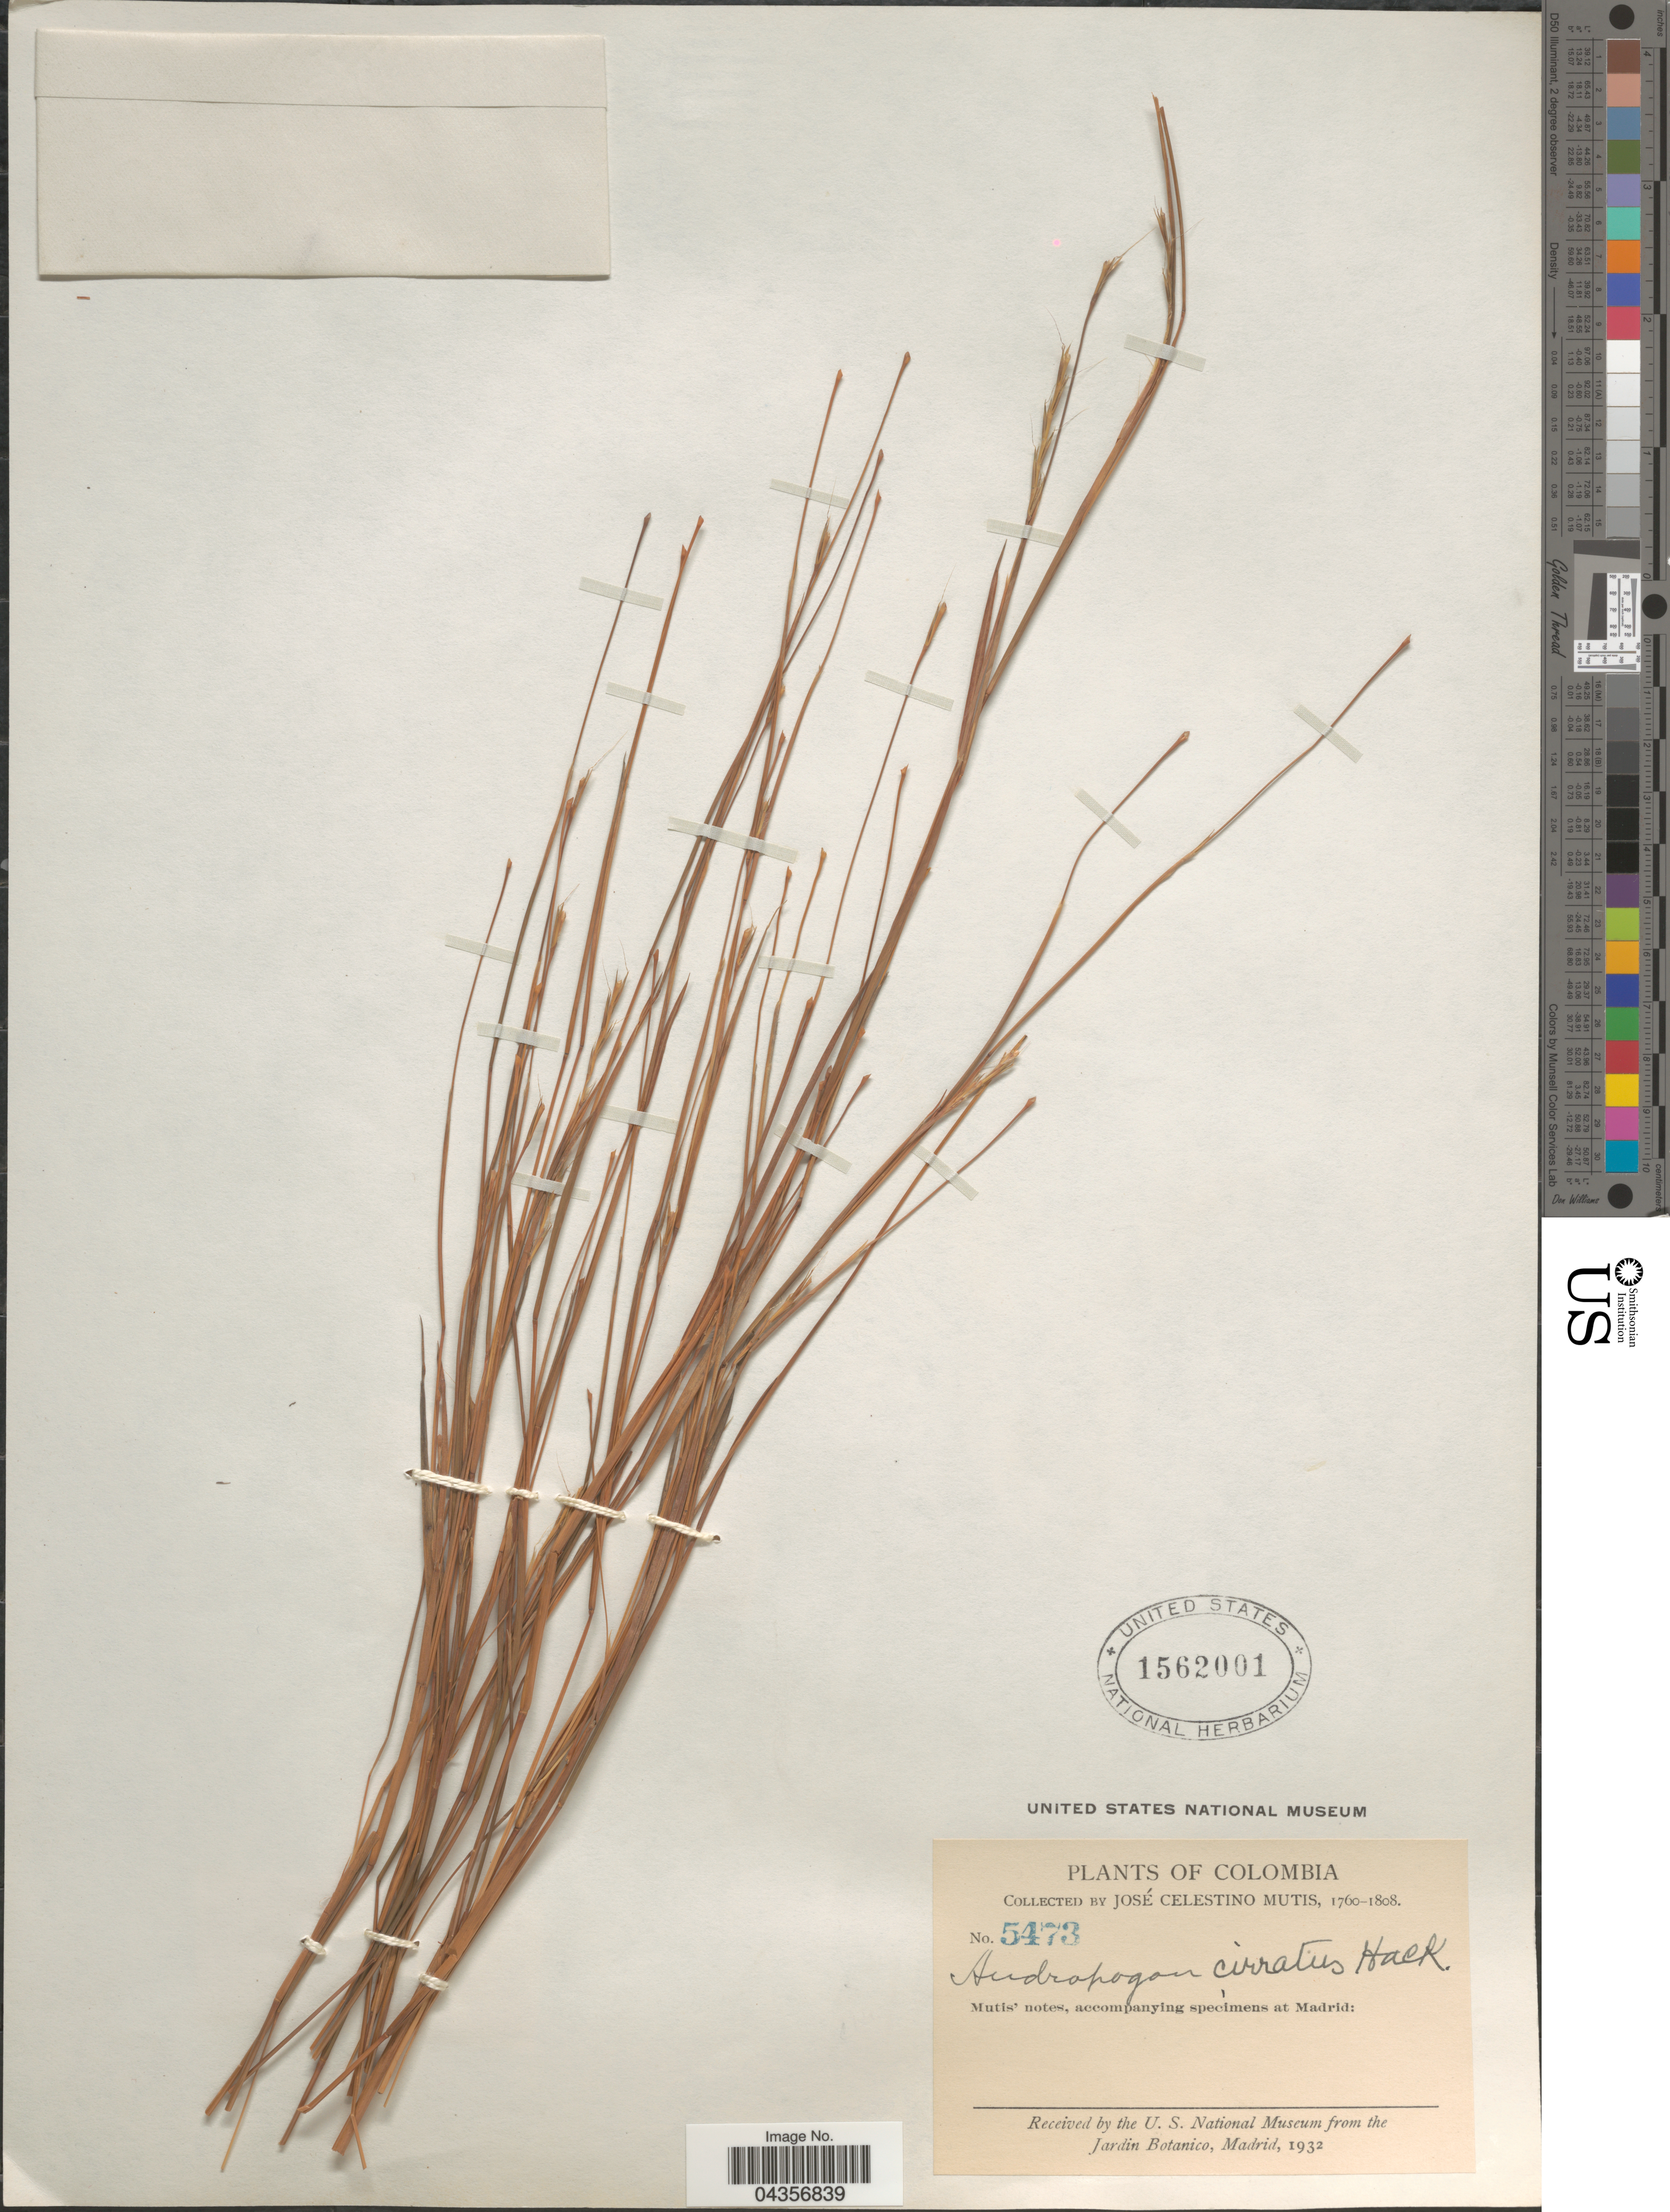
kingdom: Plantae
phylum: Tracheophyta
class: Liliopsida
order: Poales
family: Poaceae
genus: Schizachyrium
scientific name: Schizachyrium sanguineum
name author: (Retz.) Alston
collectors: J. C. B. Mutis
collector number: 5473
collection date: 1760/1808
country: Colombia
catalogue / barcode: US 1562001